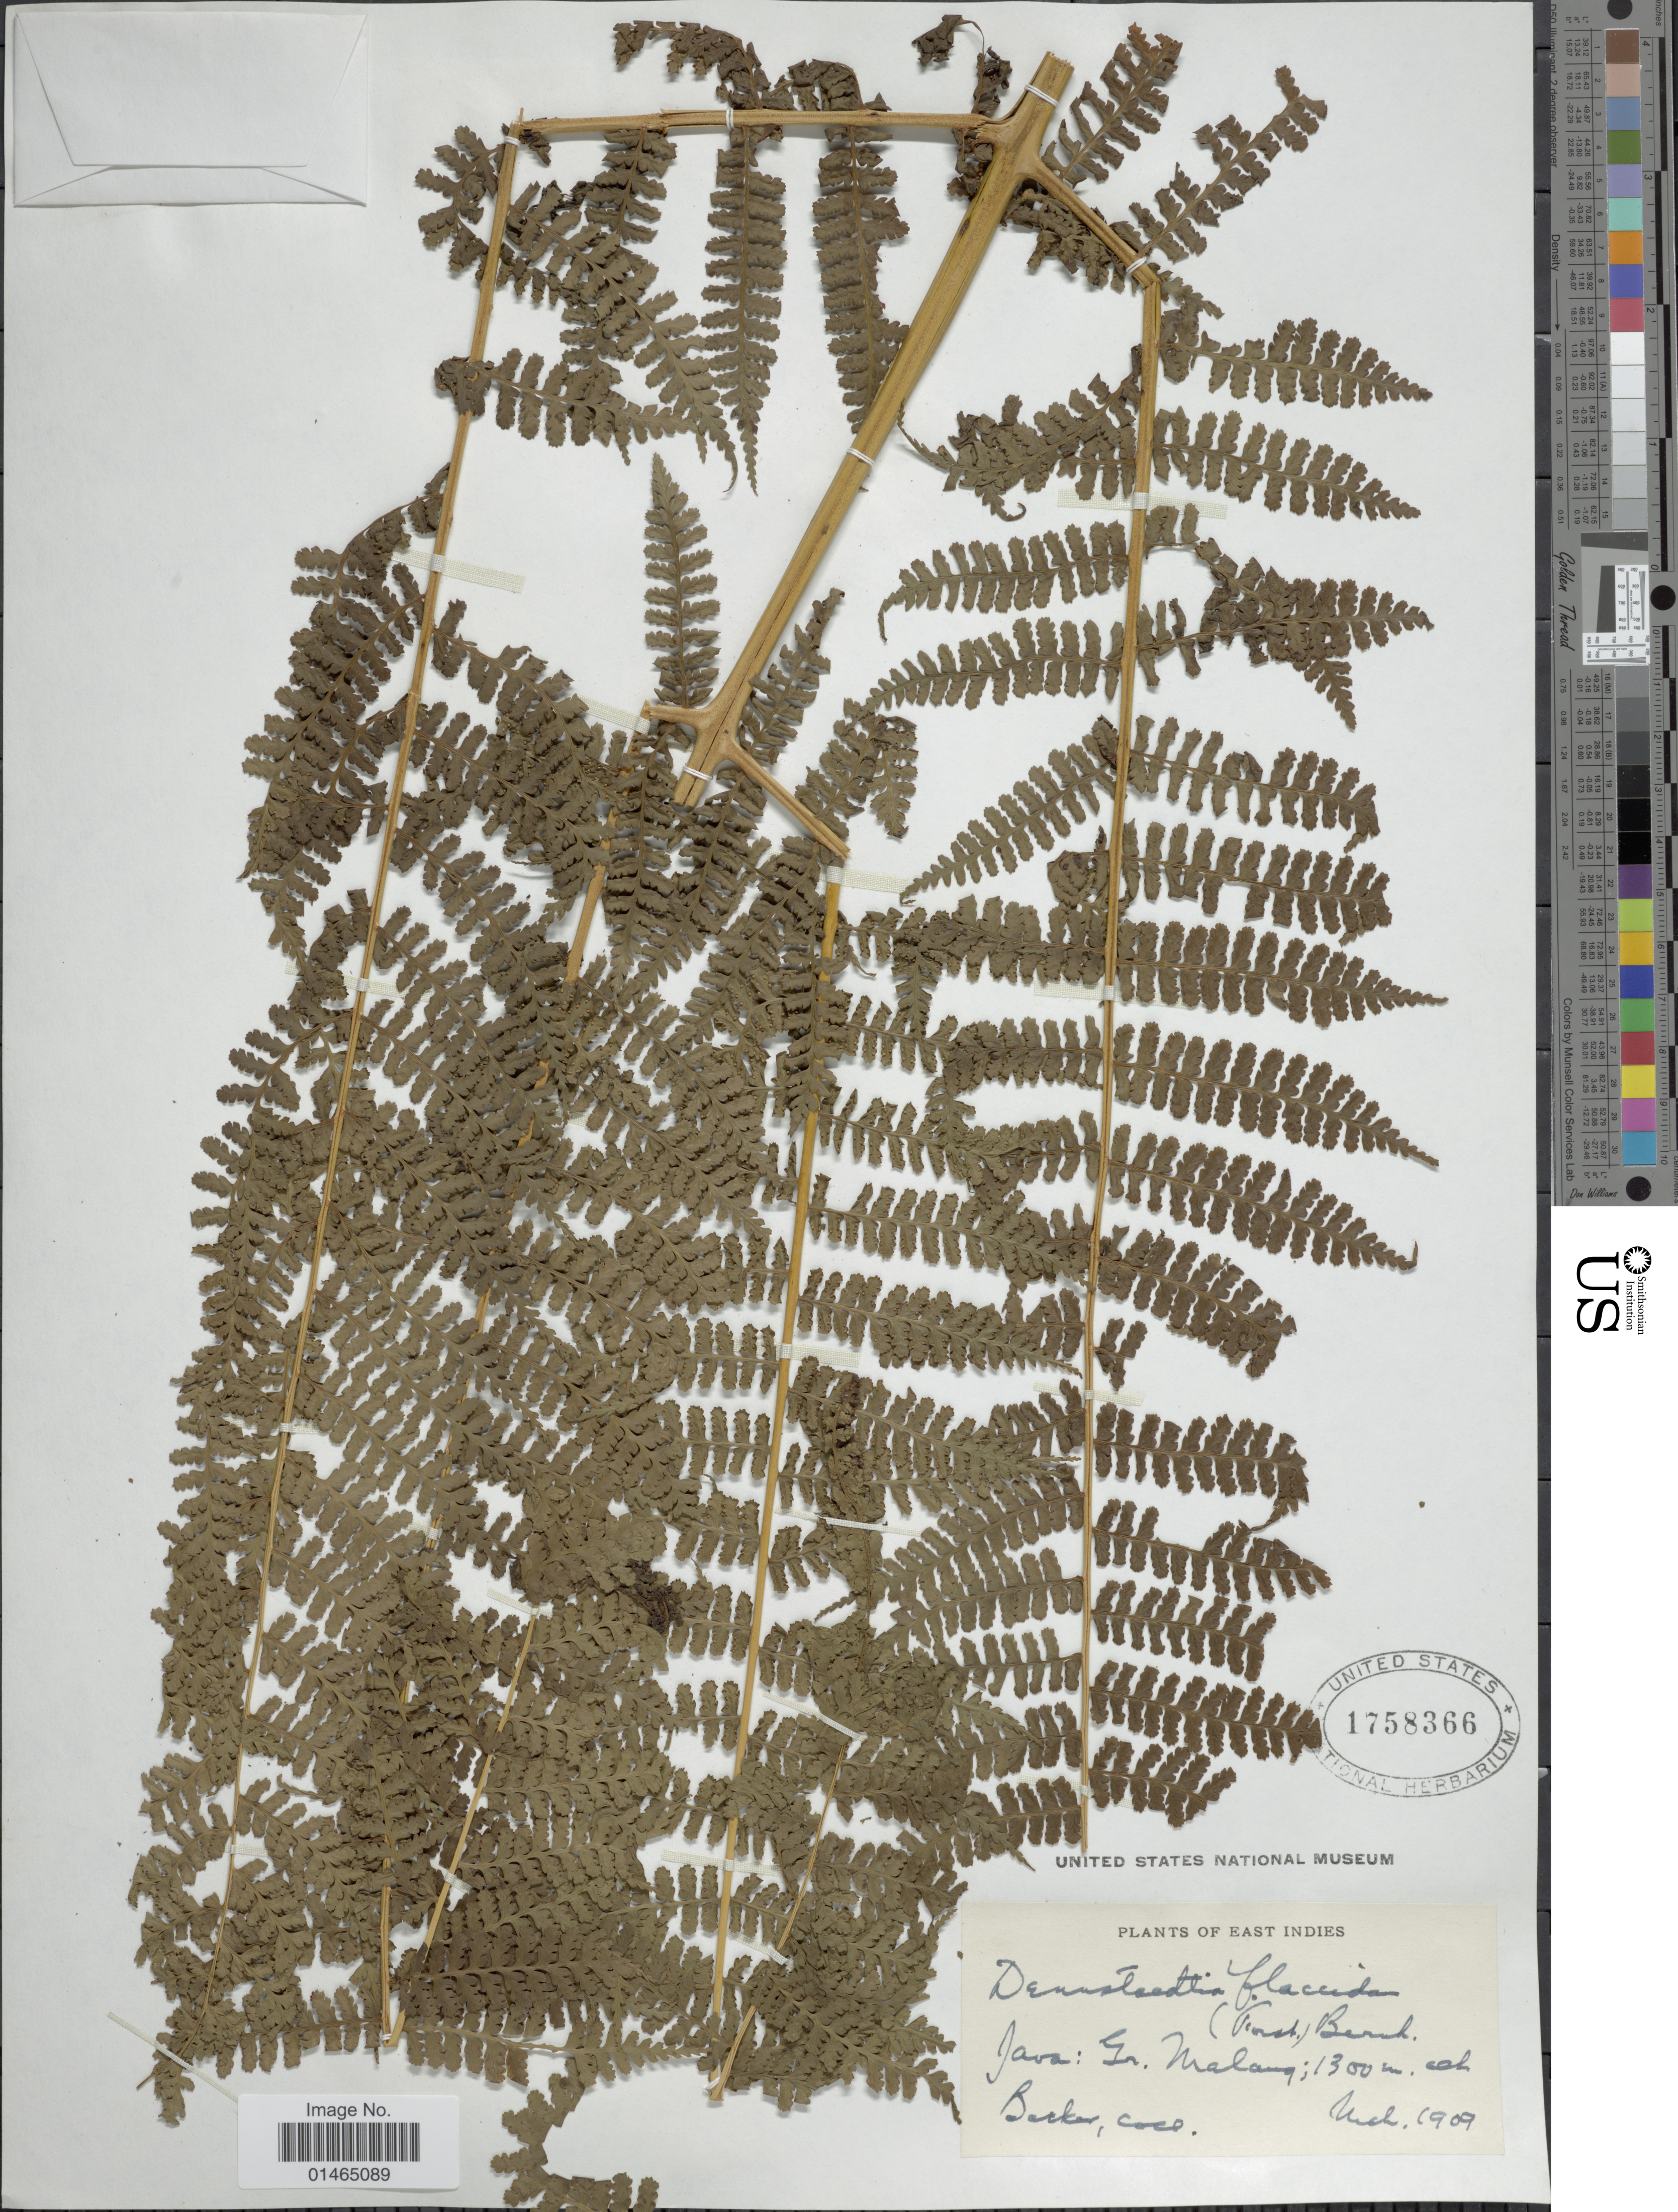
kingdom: Plantae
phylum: Tracheophyta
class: Polypodiopsida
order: Polypodiales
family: Dennstaedtiaceae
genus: Dennstaedtia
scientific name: Dennstaedtia flaccida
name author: (G. Forst.) Bernh.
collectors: -. Becker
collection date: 1909-03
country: Indonesia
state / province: Java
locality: Gr. Malang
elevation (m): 1300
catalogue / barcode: US 1758366